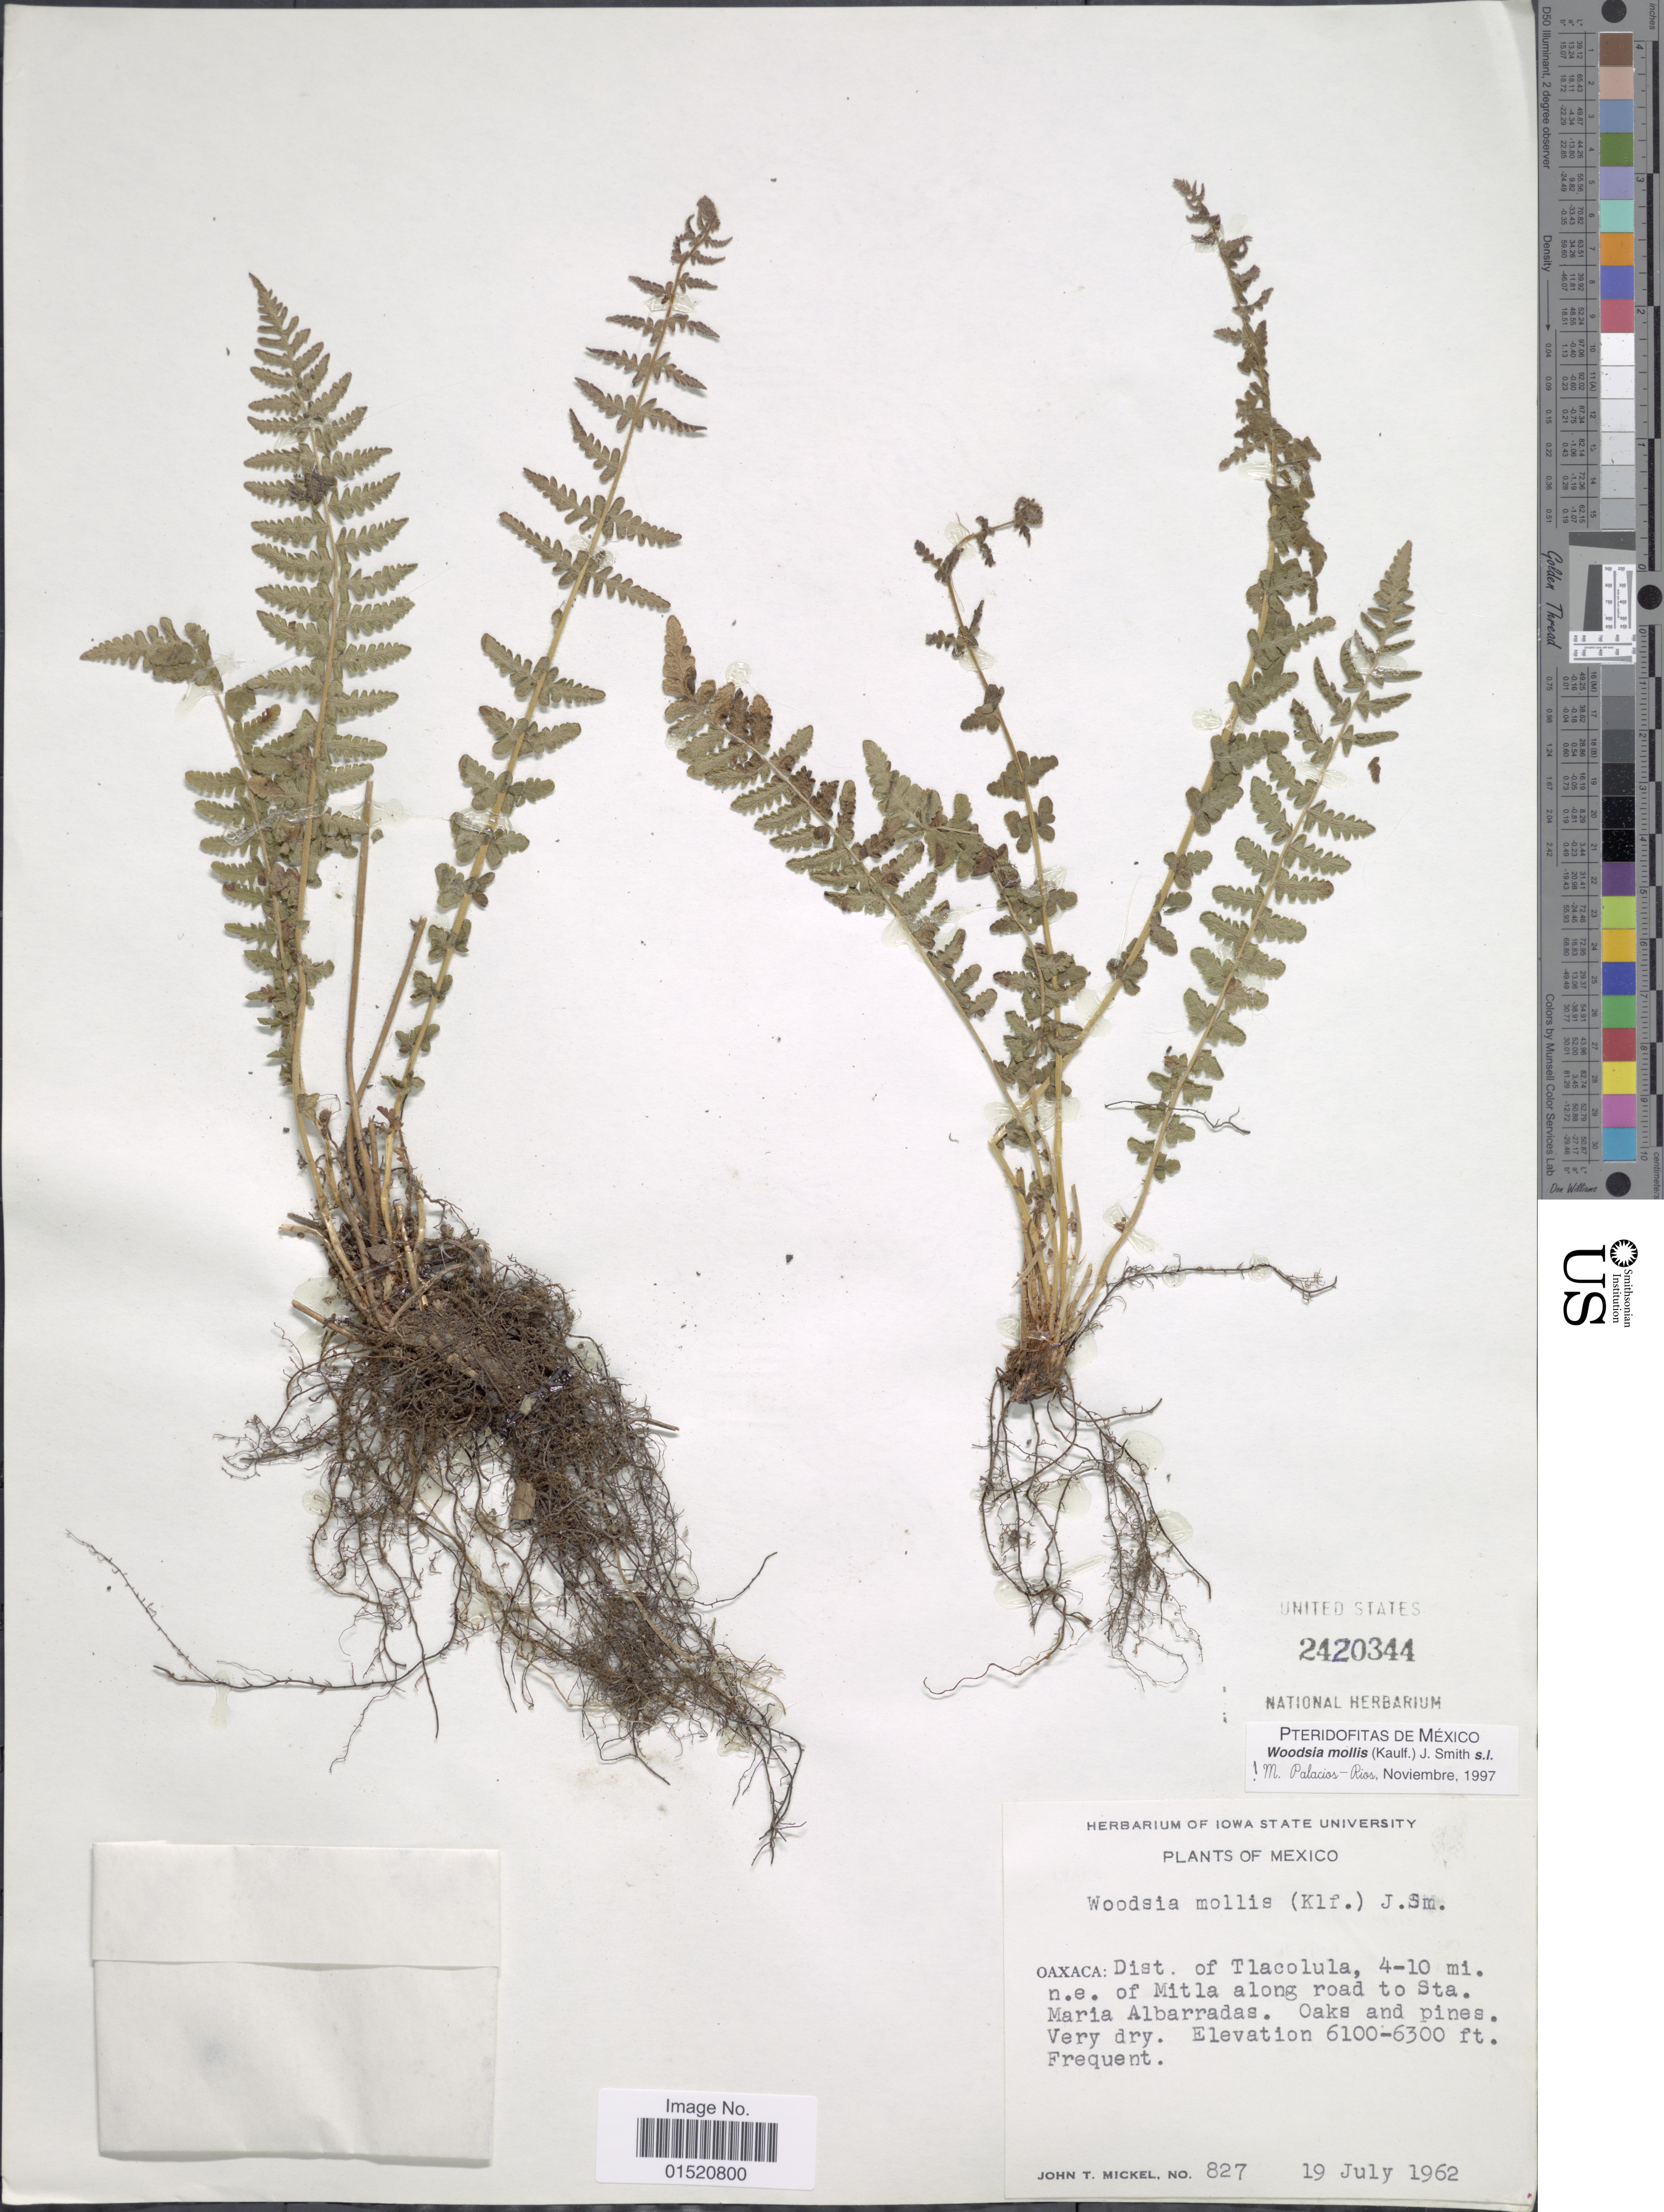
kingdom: Plantae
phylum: Tracheophyta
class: Polypodiopsida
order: Polypodiales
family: Woodsiaceae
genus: Woodsia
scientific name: Woodsia mollis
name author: (Kaulf.) J. Sm.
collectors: J. T. Mickel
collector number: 827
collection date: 1962-07-19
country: Mexico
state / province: Oaxaca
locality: Dist. of Tlacolula, 4-10 mi. n.e. of Mitla along road to Sta Maria Albarradas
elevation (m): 1859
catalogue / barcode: US 2420344